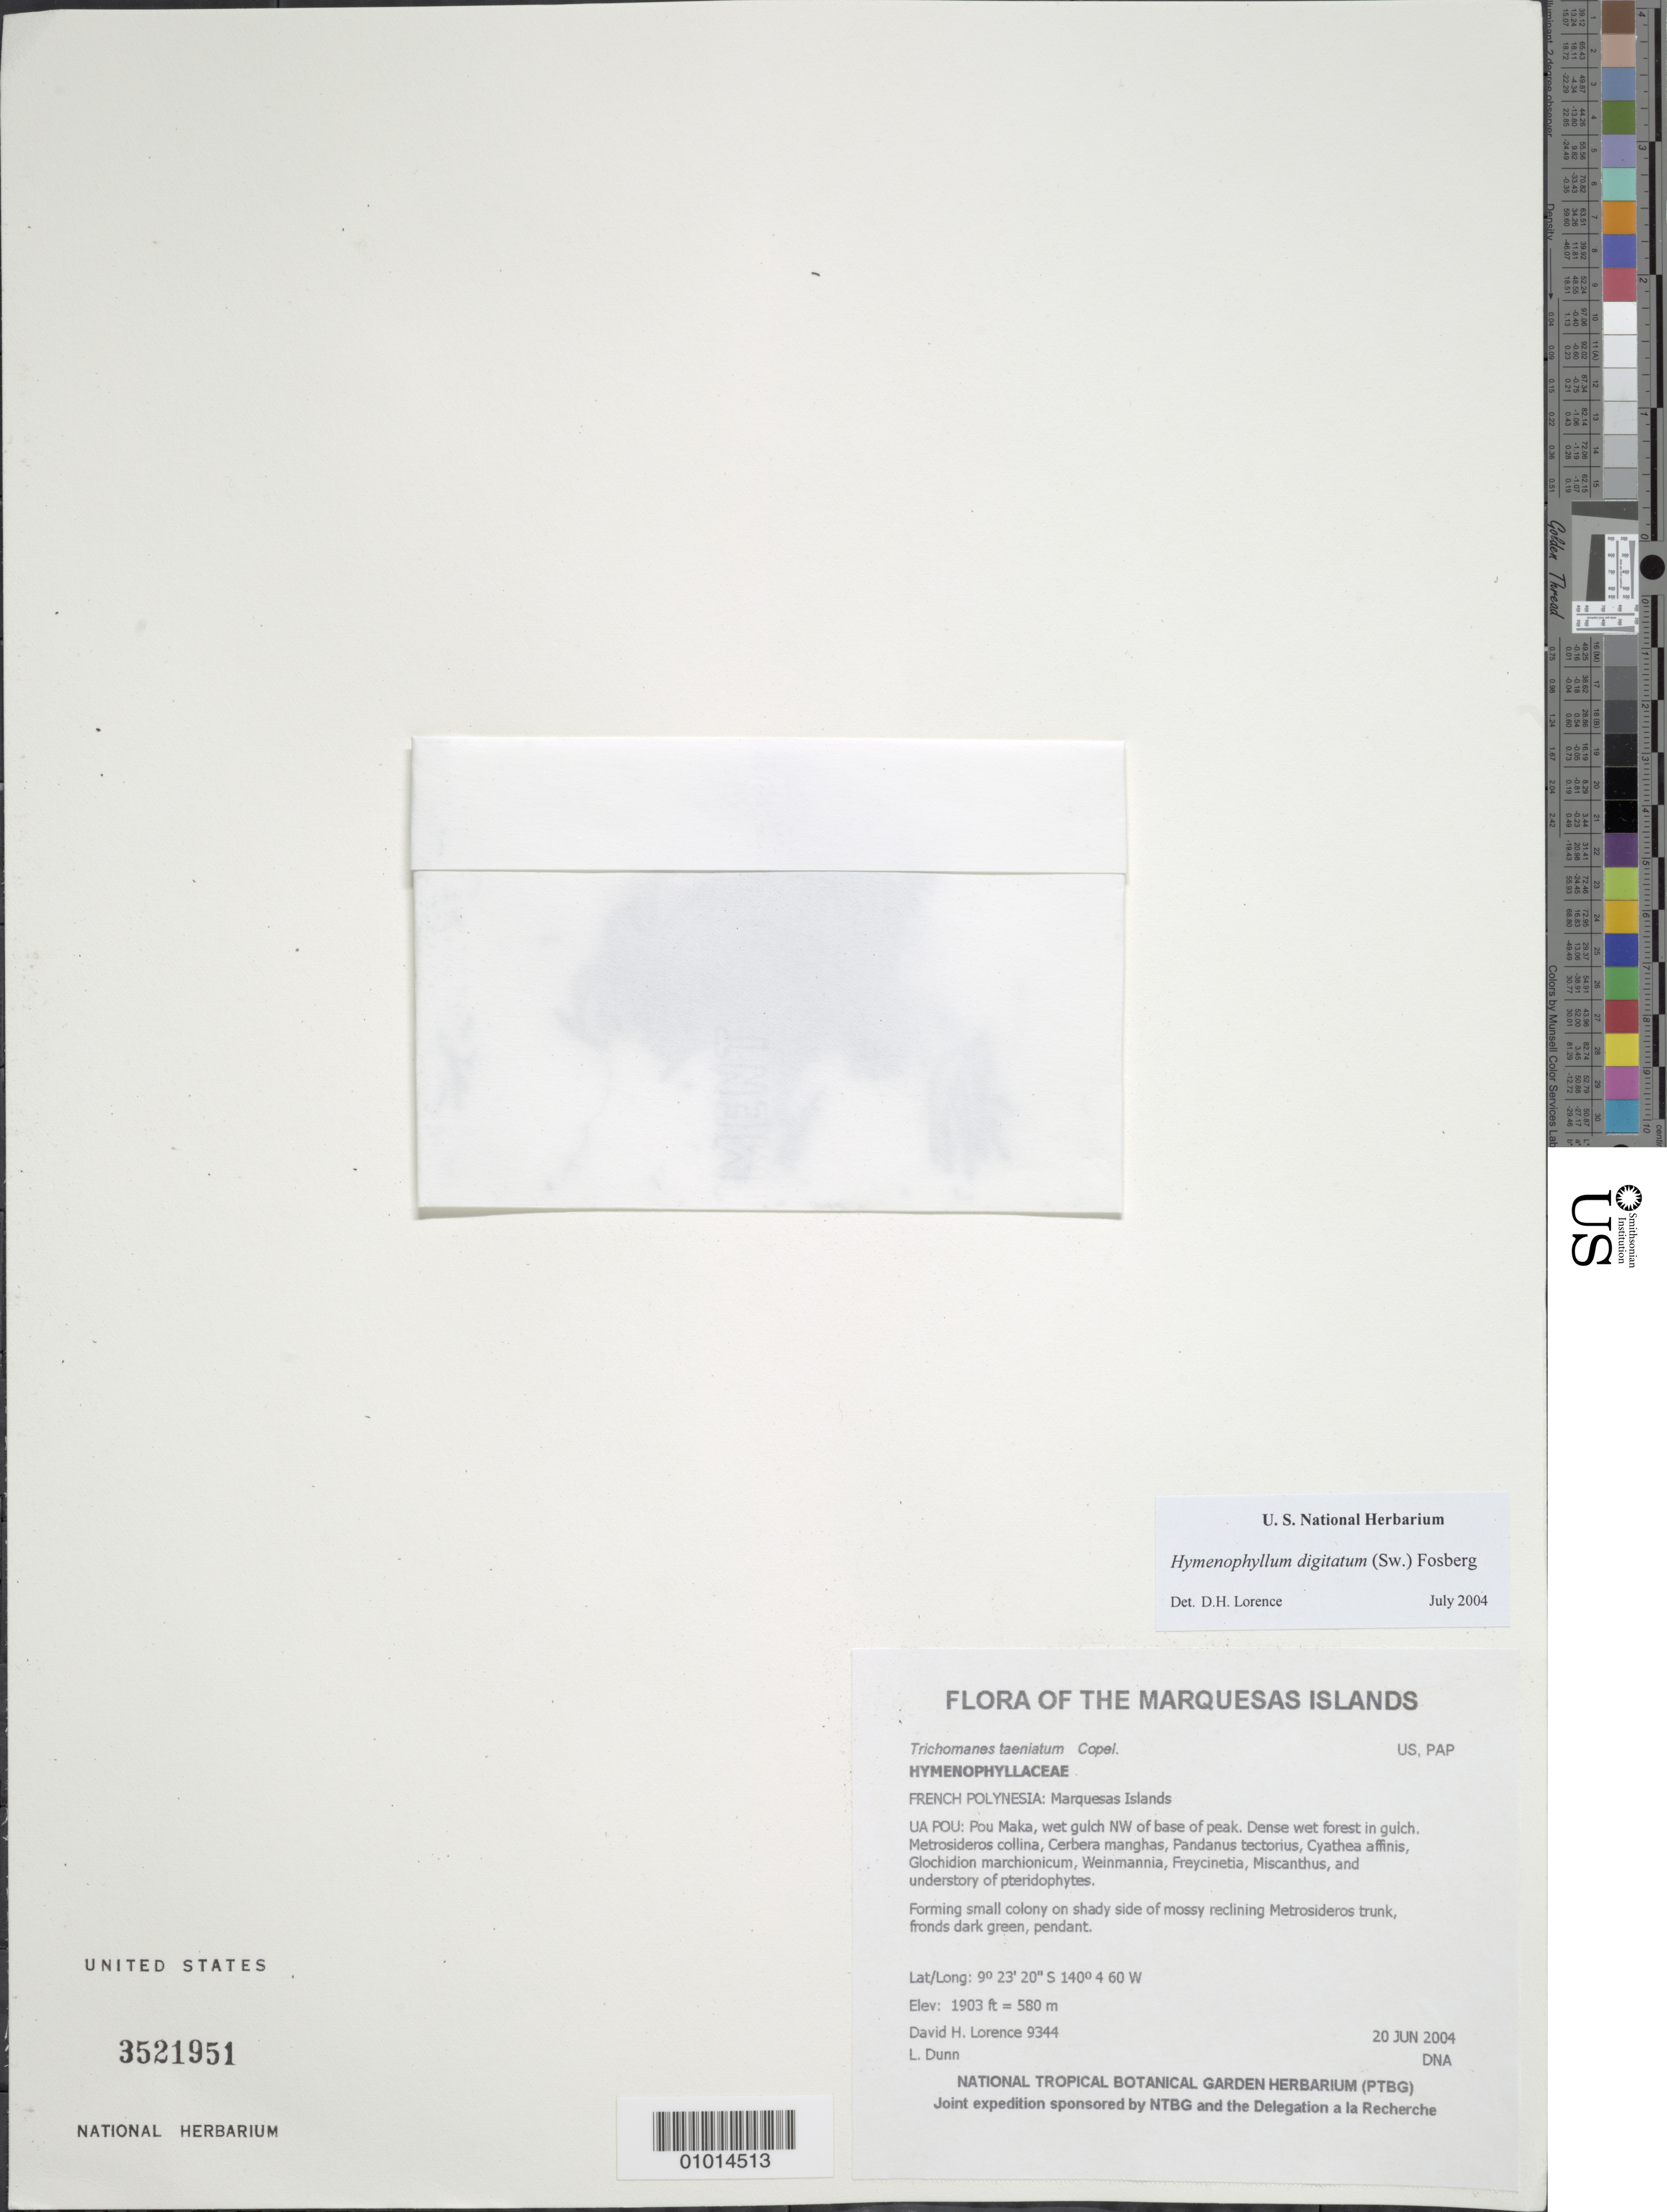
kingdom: Plantae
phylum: Tracheophyta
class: Polypodiopsida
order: Hymenophyllales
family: Hymenophyllaceae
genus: Hymenophyllum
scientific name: Hymenophyllum digitatum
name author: (Sw.) Fosberg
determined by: Lorence, David H., (PTBG), National Tropical Botanical Garden (UNITED STATES)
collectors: D. Lorence & L. Dunn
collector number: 9344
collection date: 2004-06-20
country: French Polynesia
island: Ua Pou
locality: Pou Maka, wet gulch NW of base of peak.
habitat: Dense wet forest in gulch.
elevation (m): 580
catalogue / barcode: US 3521951